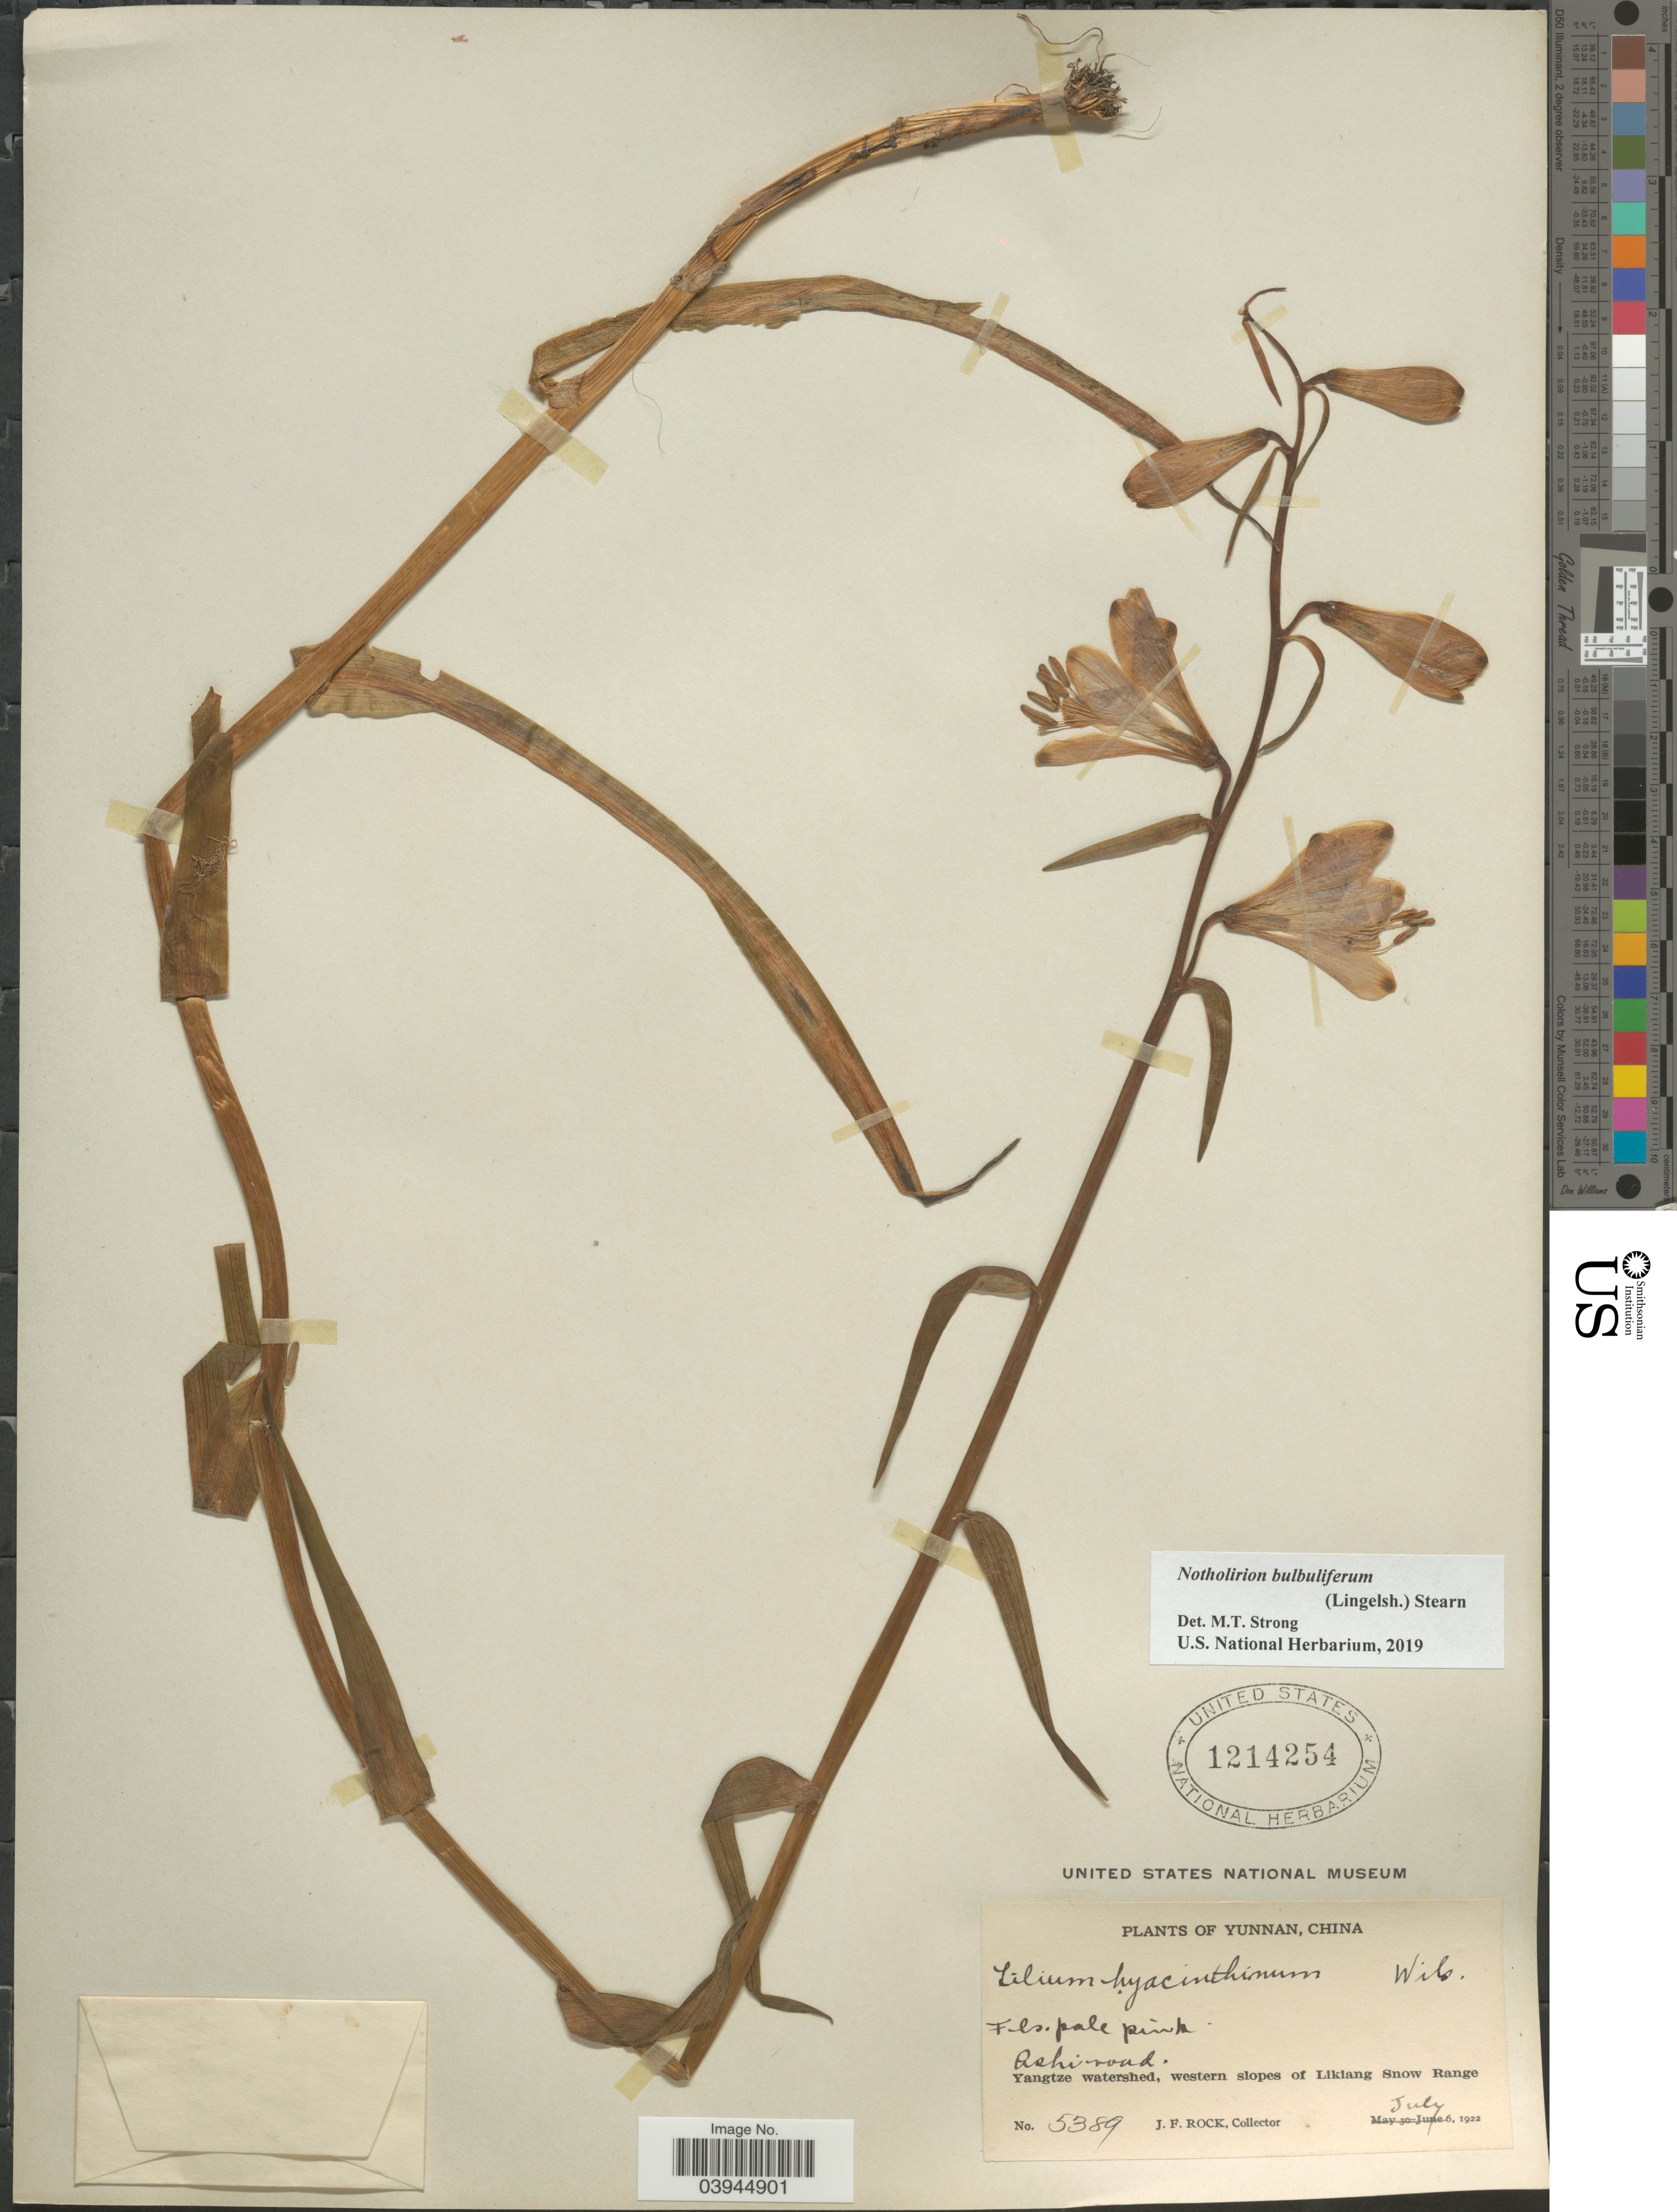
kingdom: Plantae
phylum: Tracheophyta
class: Liliopsida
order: Liliales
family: Liliaceae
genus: Notholirion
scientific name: Notholirion bulbuliferum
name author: (Lingelsh. ex H. Limpr.) Stearn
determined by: Strong, Mark T., (BOT), Smithsonian Institution - National Museum of Natural History (UNITED STATES)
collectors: J. Rock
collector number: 5389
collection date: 1922-07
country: China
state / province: Yunnan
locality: Ashi road. Yangtze watershed, western slopes of Likiang Snow Range.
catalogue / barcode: US 1214254